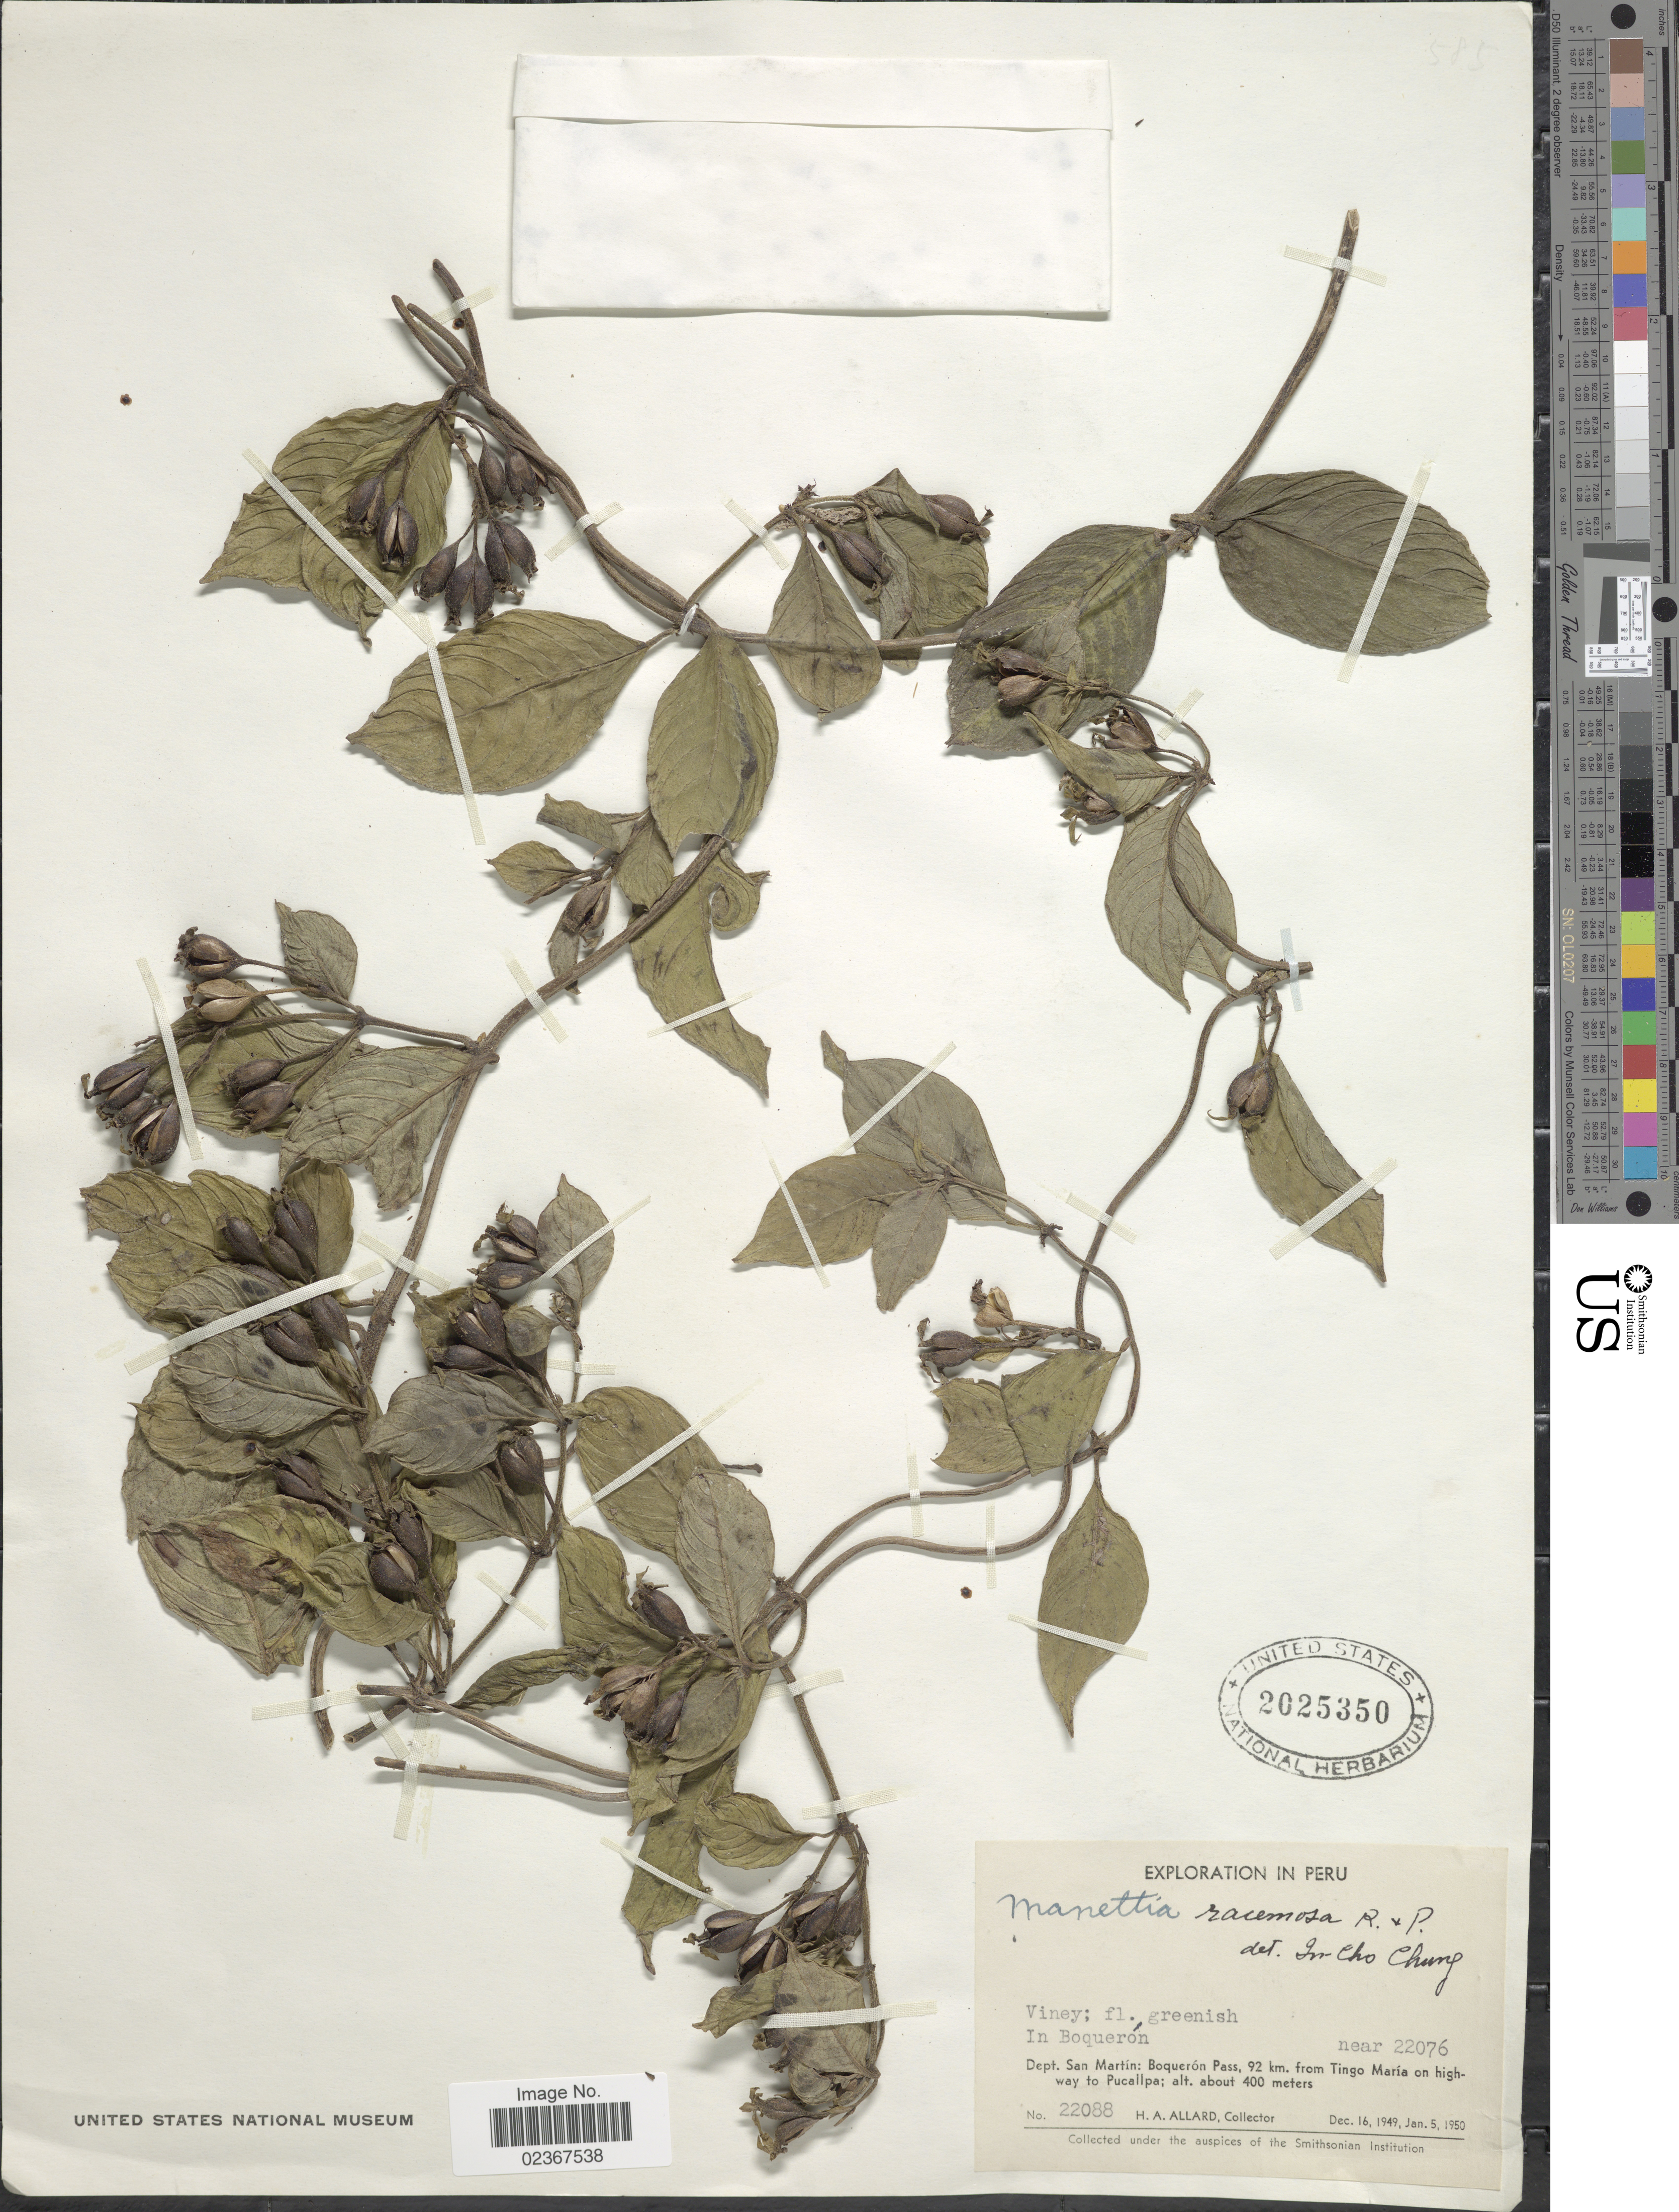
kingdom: Plantae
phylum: Tracheophyta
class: Magnoliopsida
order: Gentianales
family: Rubiaceae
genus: Manettia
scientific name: Manettia racemosa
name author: Ruiz & Pav.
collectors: H. A. Allard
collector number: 22088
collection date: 1949-12-16/1950-01-05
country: Peru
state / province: San Martín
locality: Boqueron Pass, 92 km. from Tingo Maria on highway to Pucallpa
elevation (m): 400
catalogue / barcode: US 2025350